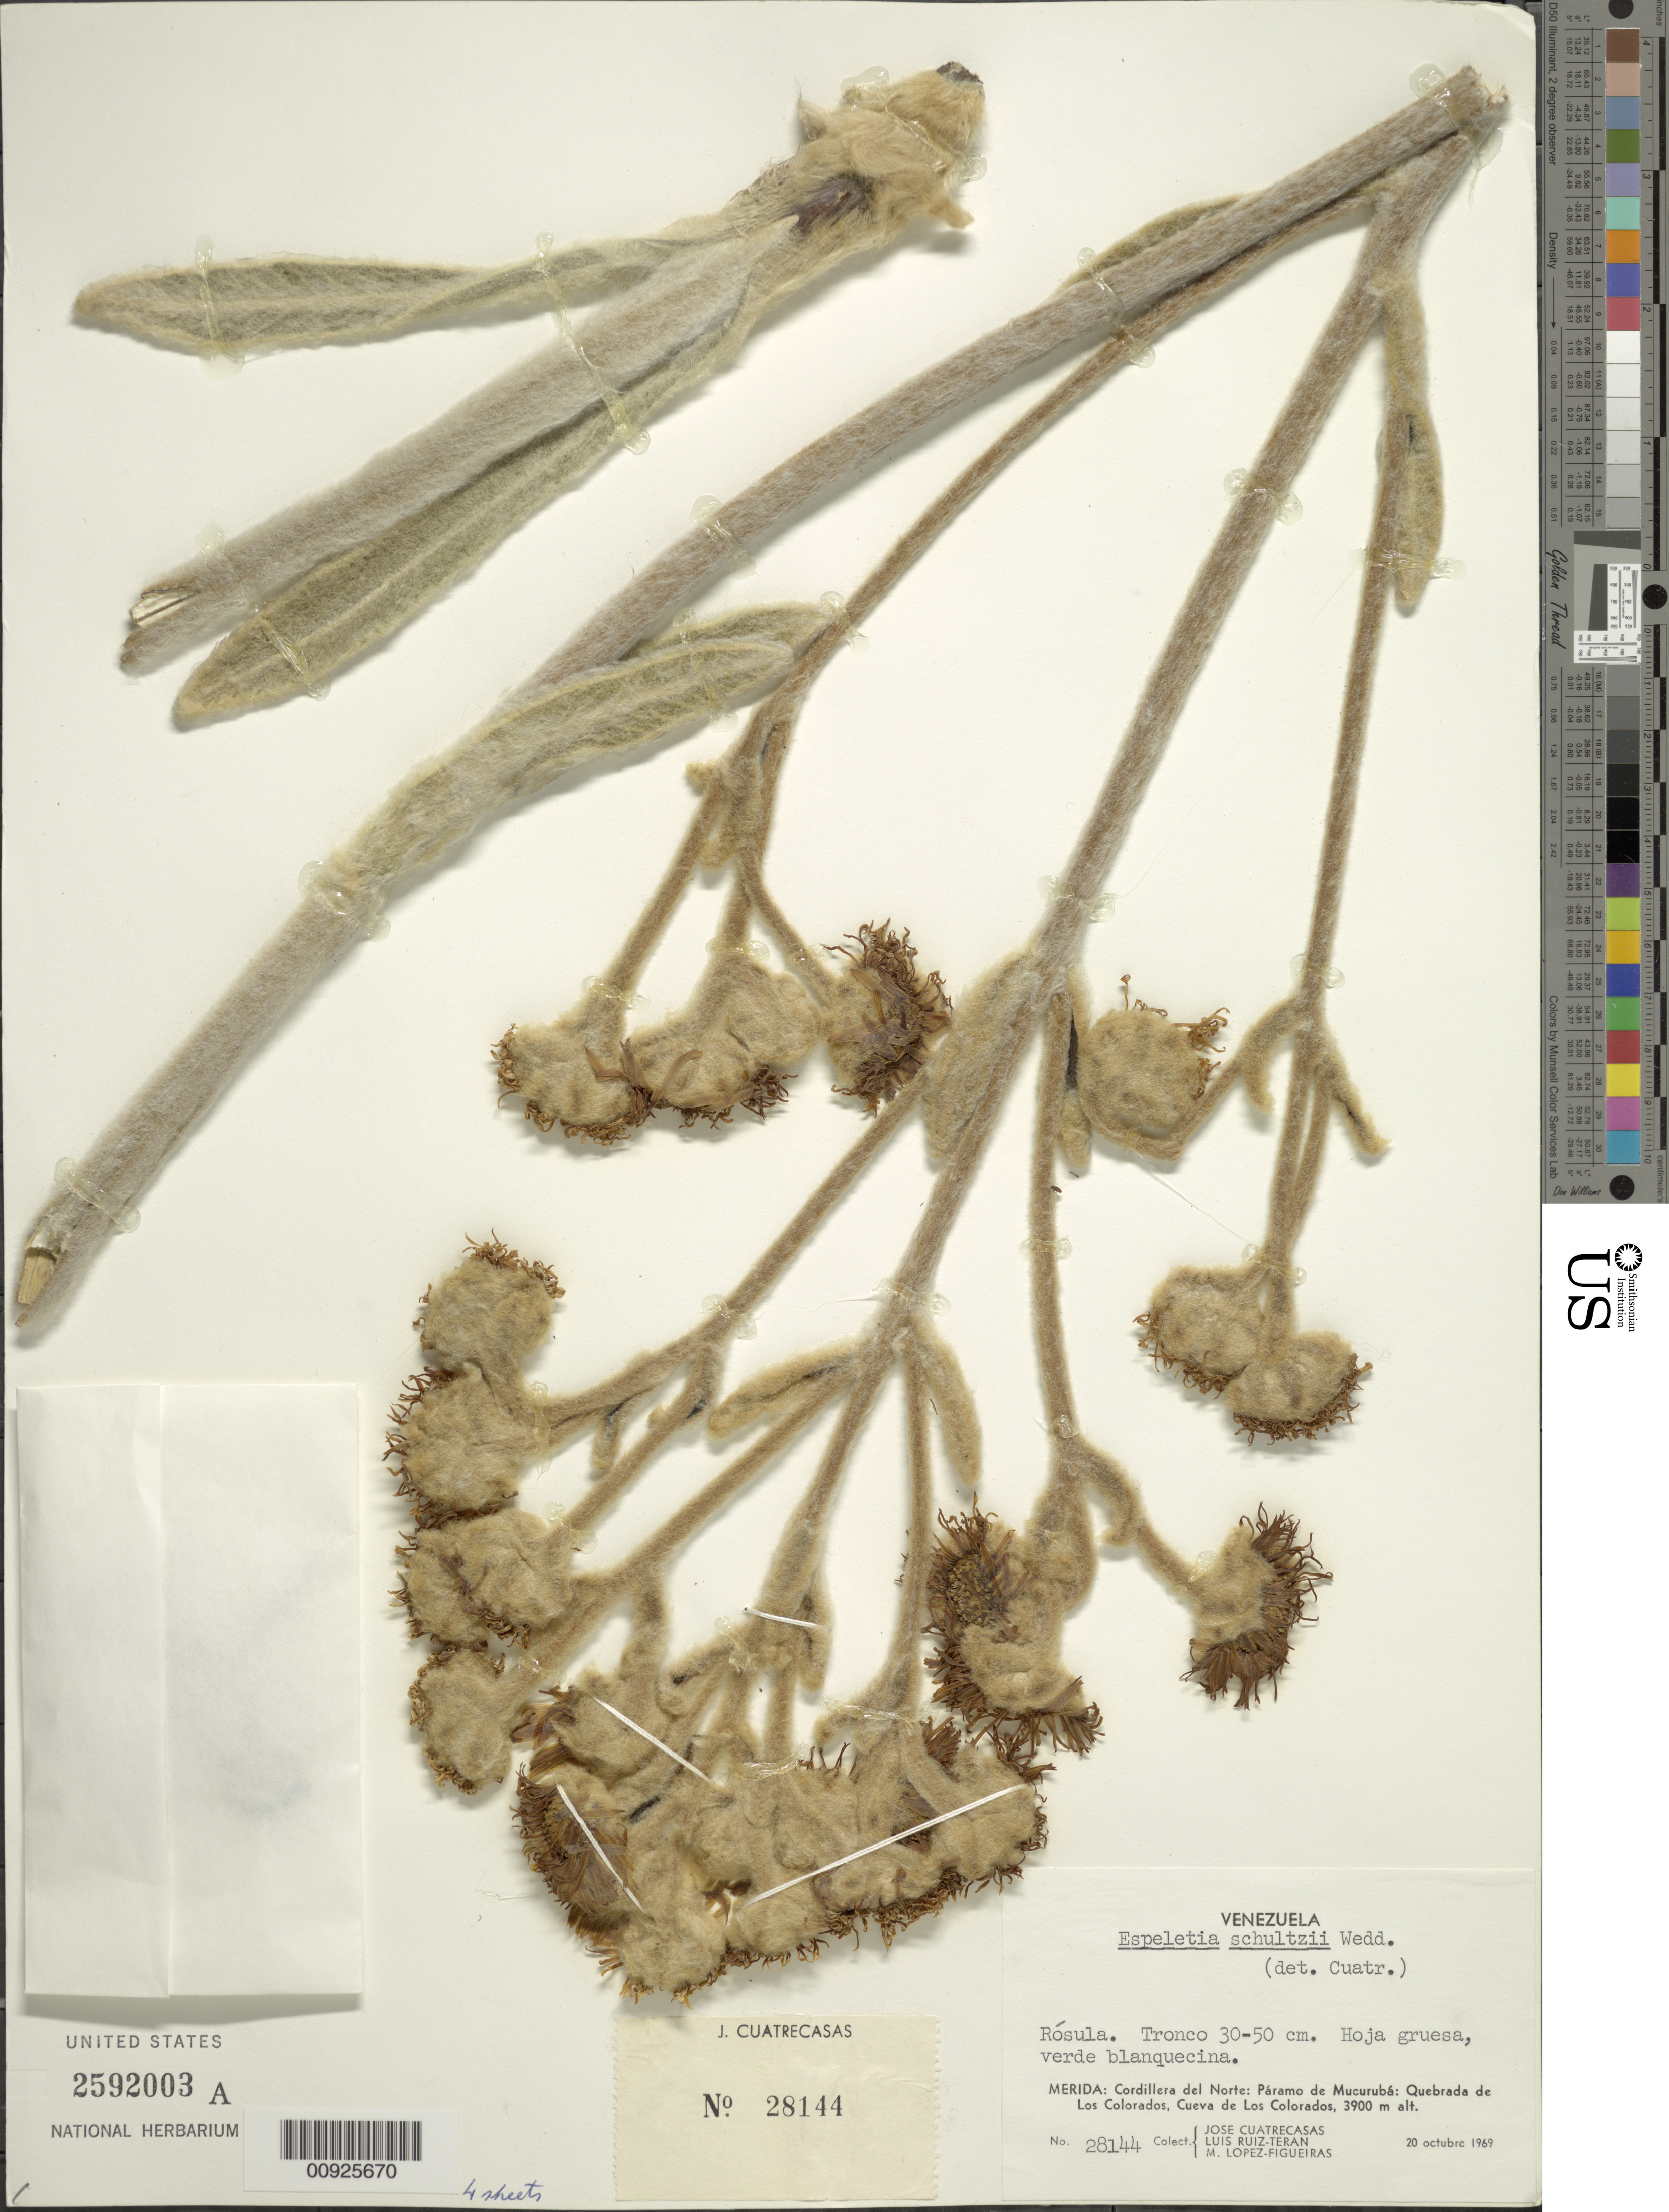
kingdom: Plantae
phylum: Tracheophyta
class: Magnoliopsida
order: Asterales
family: Asteraceae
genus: Espeletia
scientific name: Espeletia schultzii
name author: Wedd.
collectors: J. Cuatrecasas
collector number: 28144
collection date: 1969-10-20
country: Venezuela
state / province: Mérida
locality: Páramo de Mucurubá. Cordillera del Norte, Páramo de Mucuruba. Quebrada de Los Colorados, Cueva de Los Colorados.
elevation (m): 3900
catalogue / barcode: US 2592003A